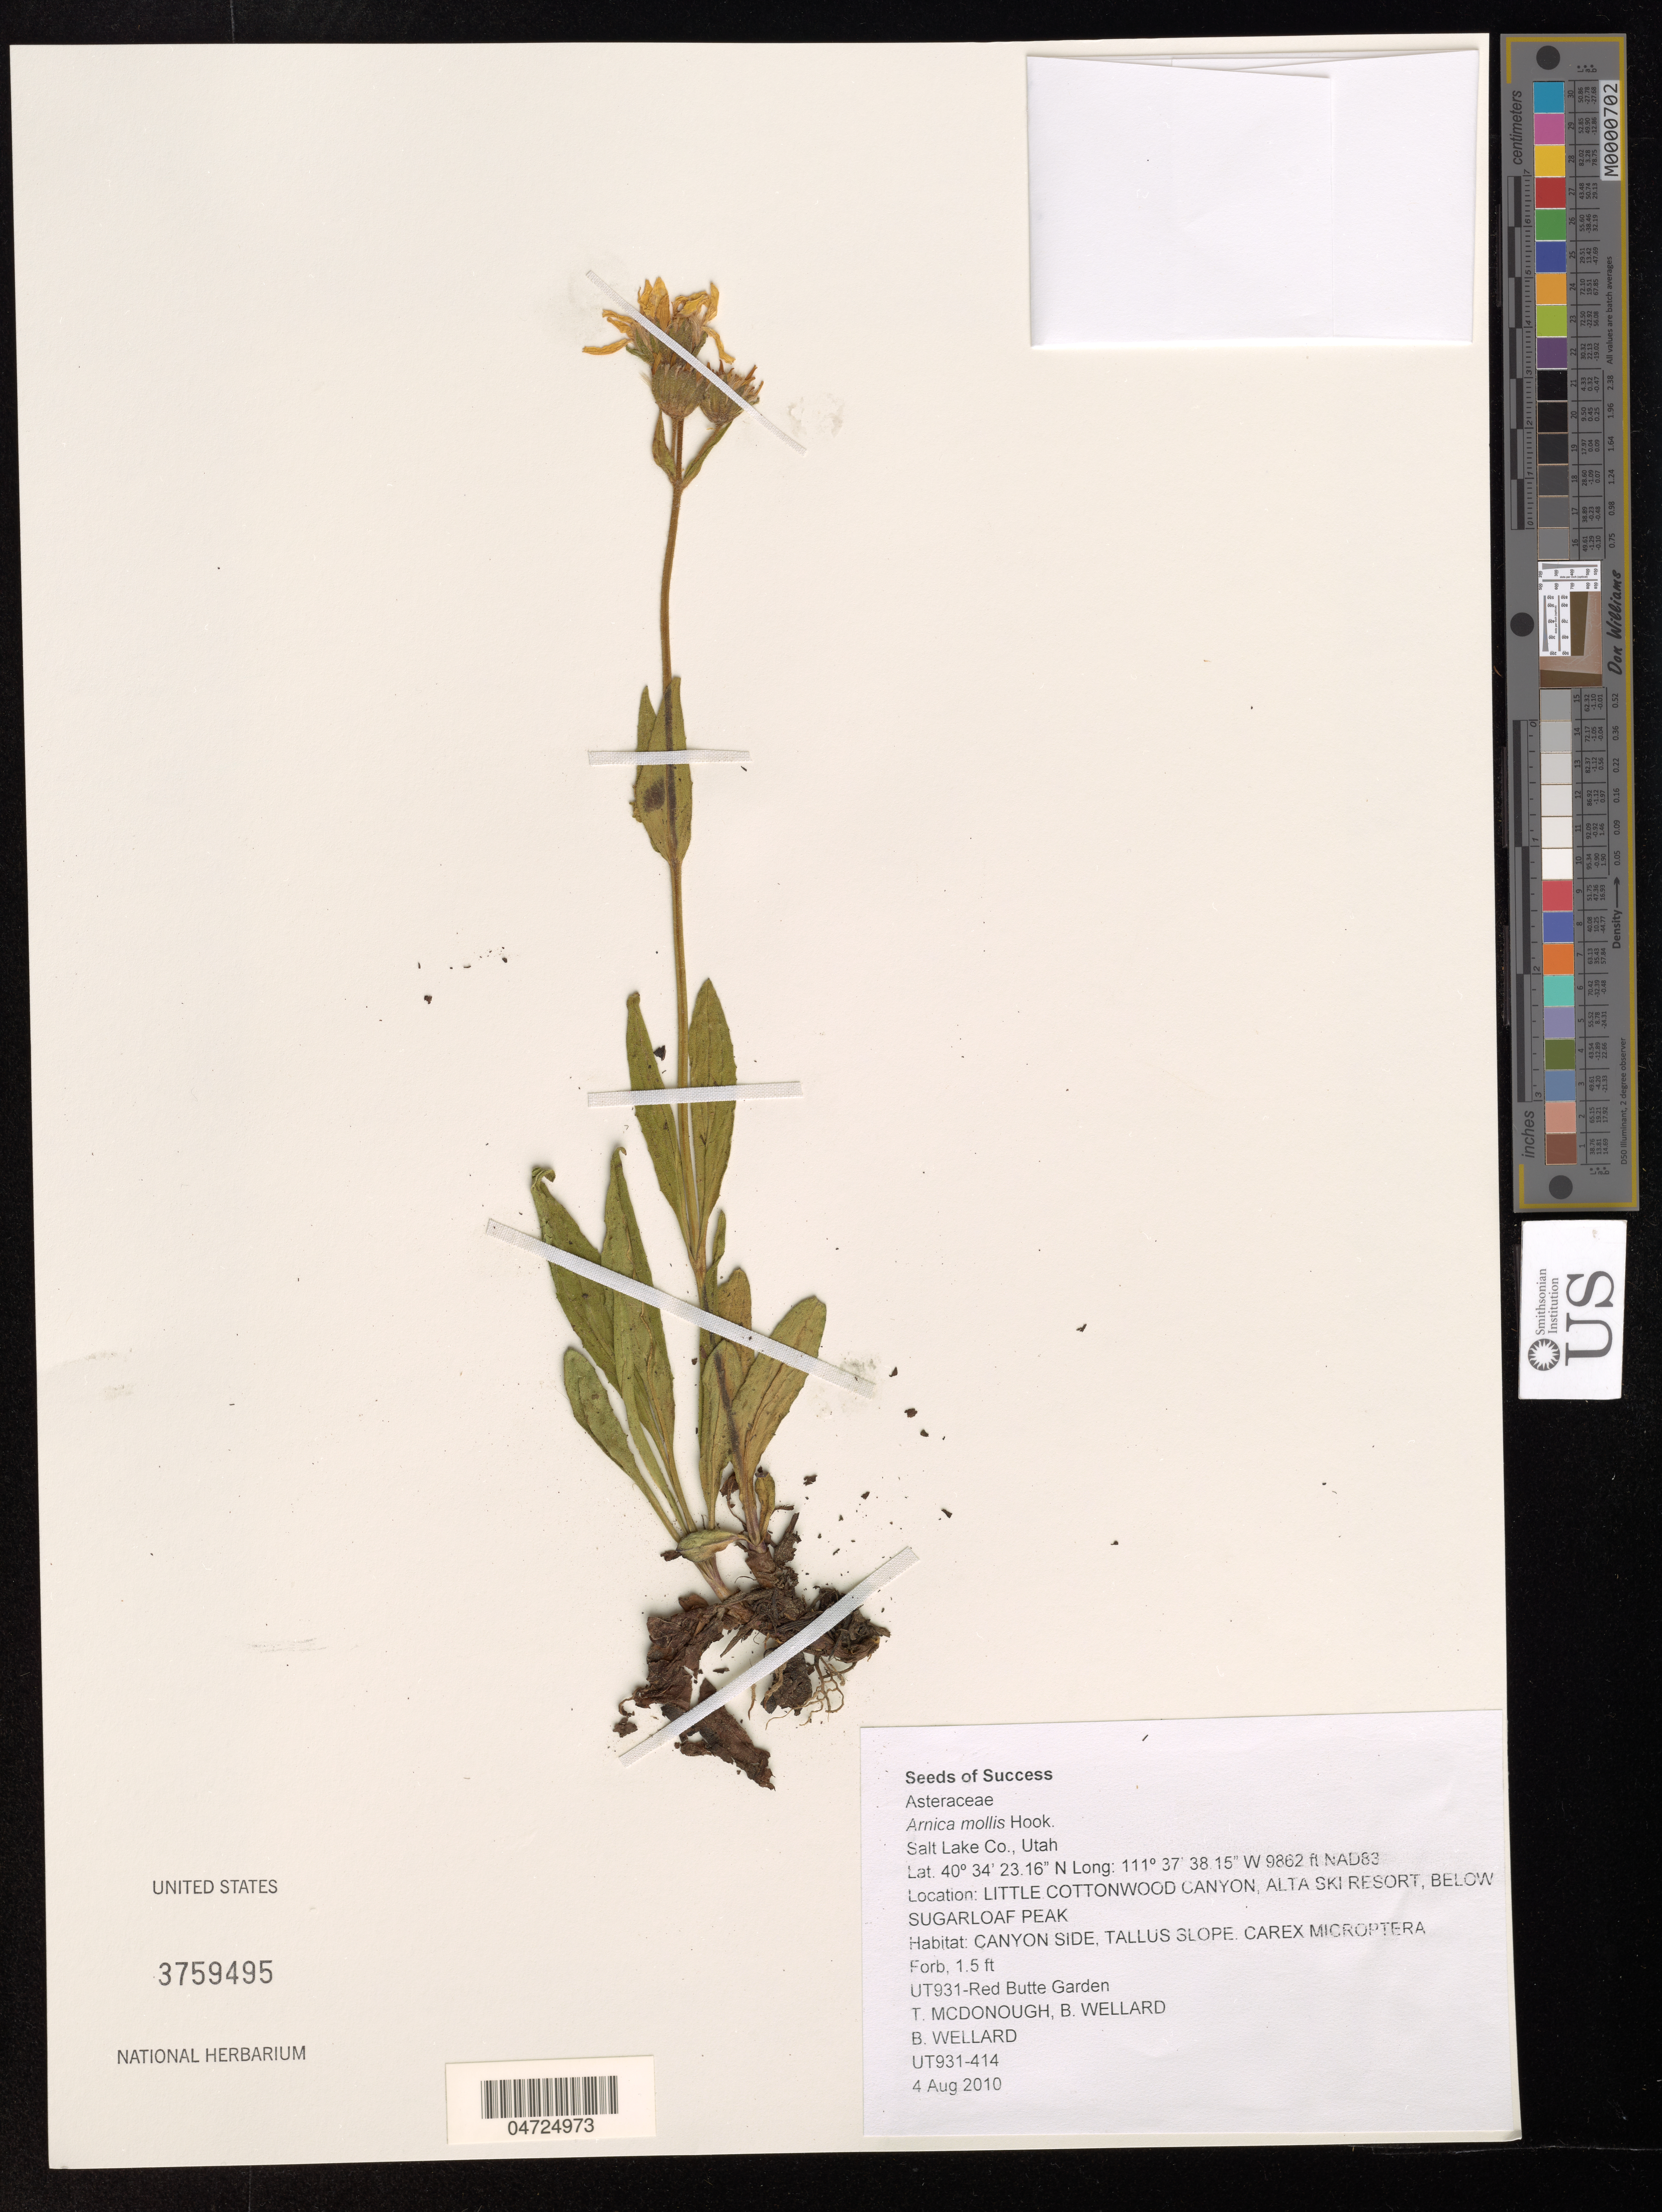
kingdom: Plantae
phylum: Tracheophyta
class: Magnoliopsida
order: Asterales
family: Asteraceae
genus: Arnica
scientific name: Arnica mollis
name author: Hook.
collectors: T. McDonough & B. Wellard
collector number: UT931-414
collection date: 2010-08-04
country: United States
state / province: Utah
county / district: Salt Lake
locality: Salt Lake Co. Little Cottonwood Canyon, Alta Ski Resort, below Sugarloaf Peak. NAD83.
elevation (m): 3006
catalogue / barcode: US 3759495